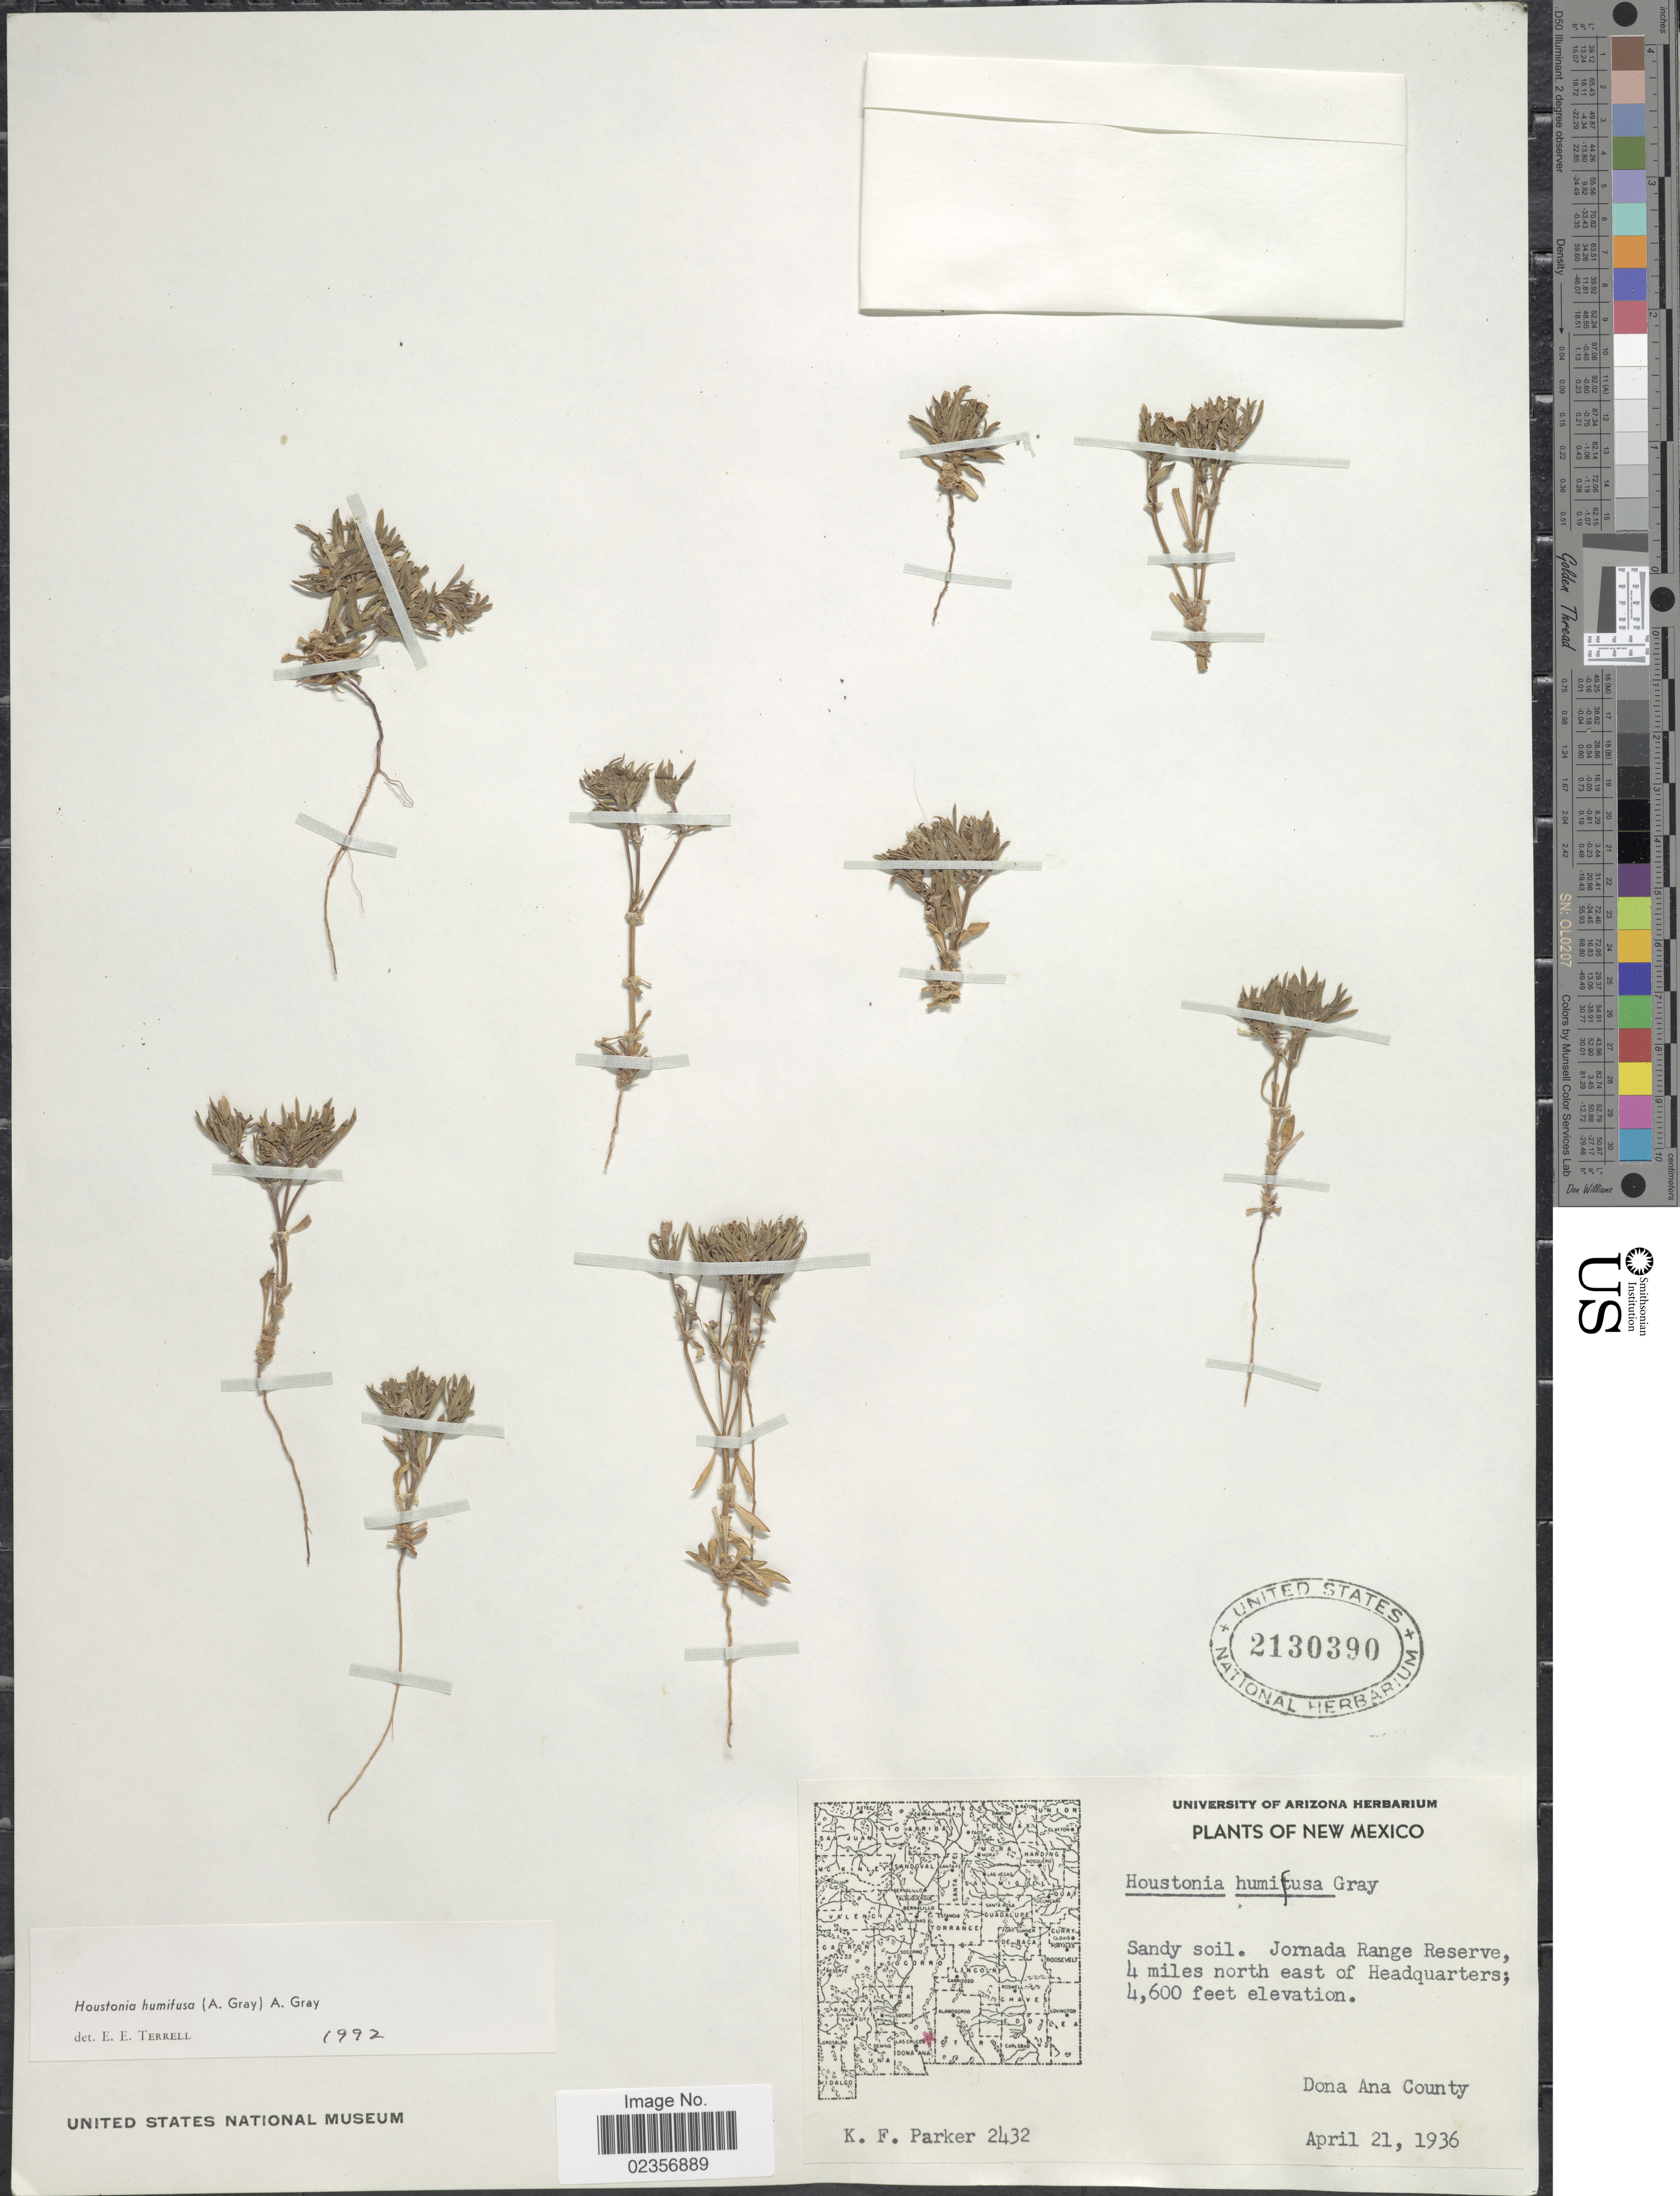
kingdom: Plantae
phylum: Tracheophyta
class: Magnoliopsida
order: Gentianales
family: Rubiaceae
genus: Houstonia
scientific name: Houstonia humifusa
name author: (A. Gray) A. Gray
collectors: K. F. Parker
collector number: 2432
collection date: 1936-04-21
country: United States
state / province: New Mexico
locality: Jornada Range Reserve, 4 miles north east of Headquarters, Dona Ana County.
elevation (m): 1402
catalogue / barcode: US 2130390